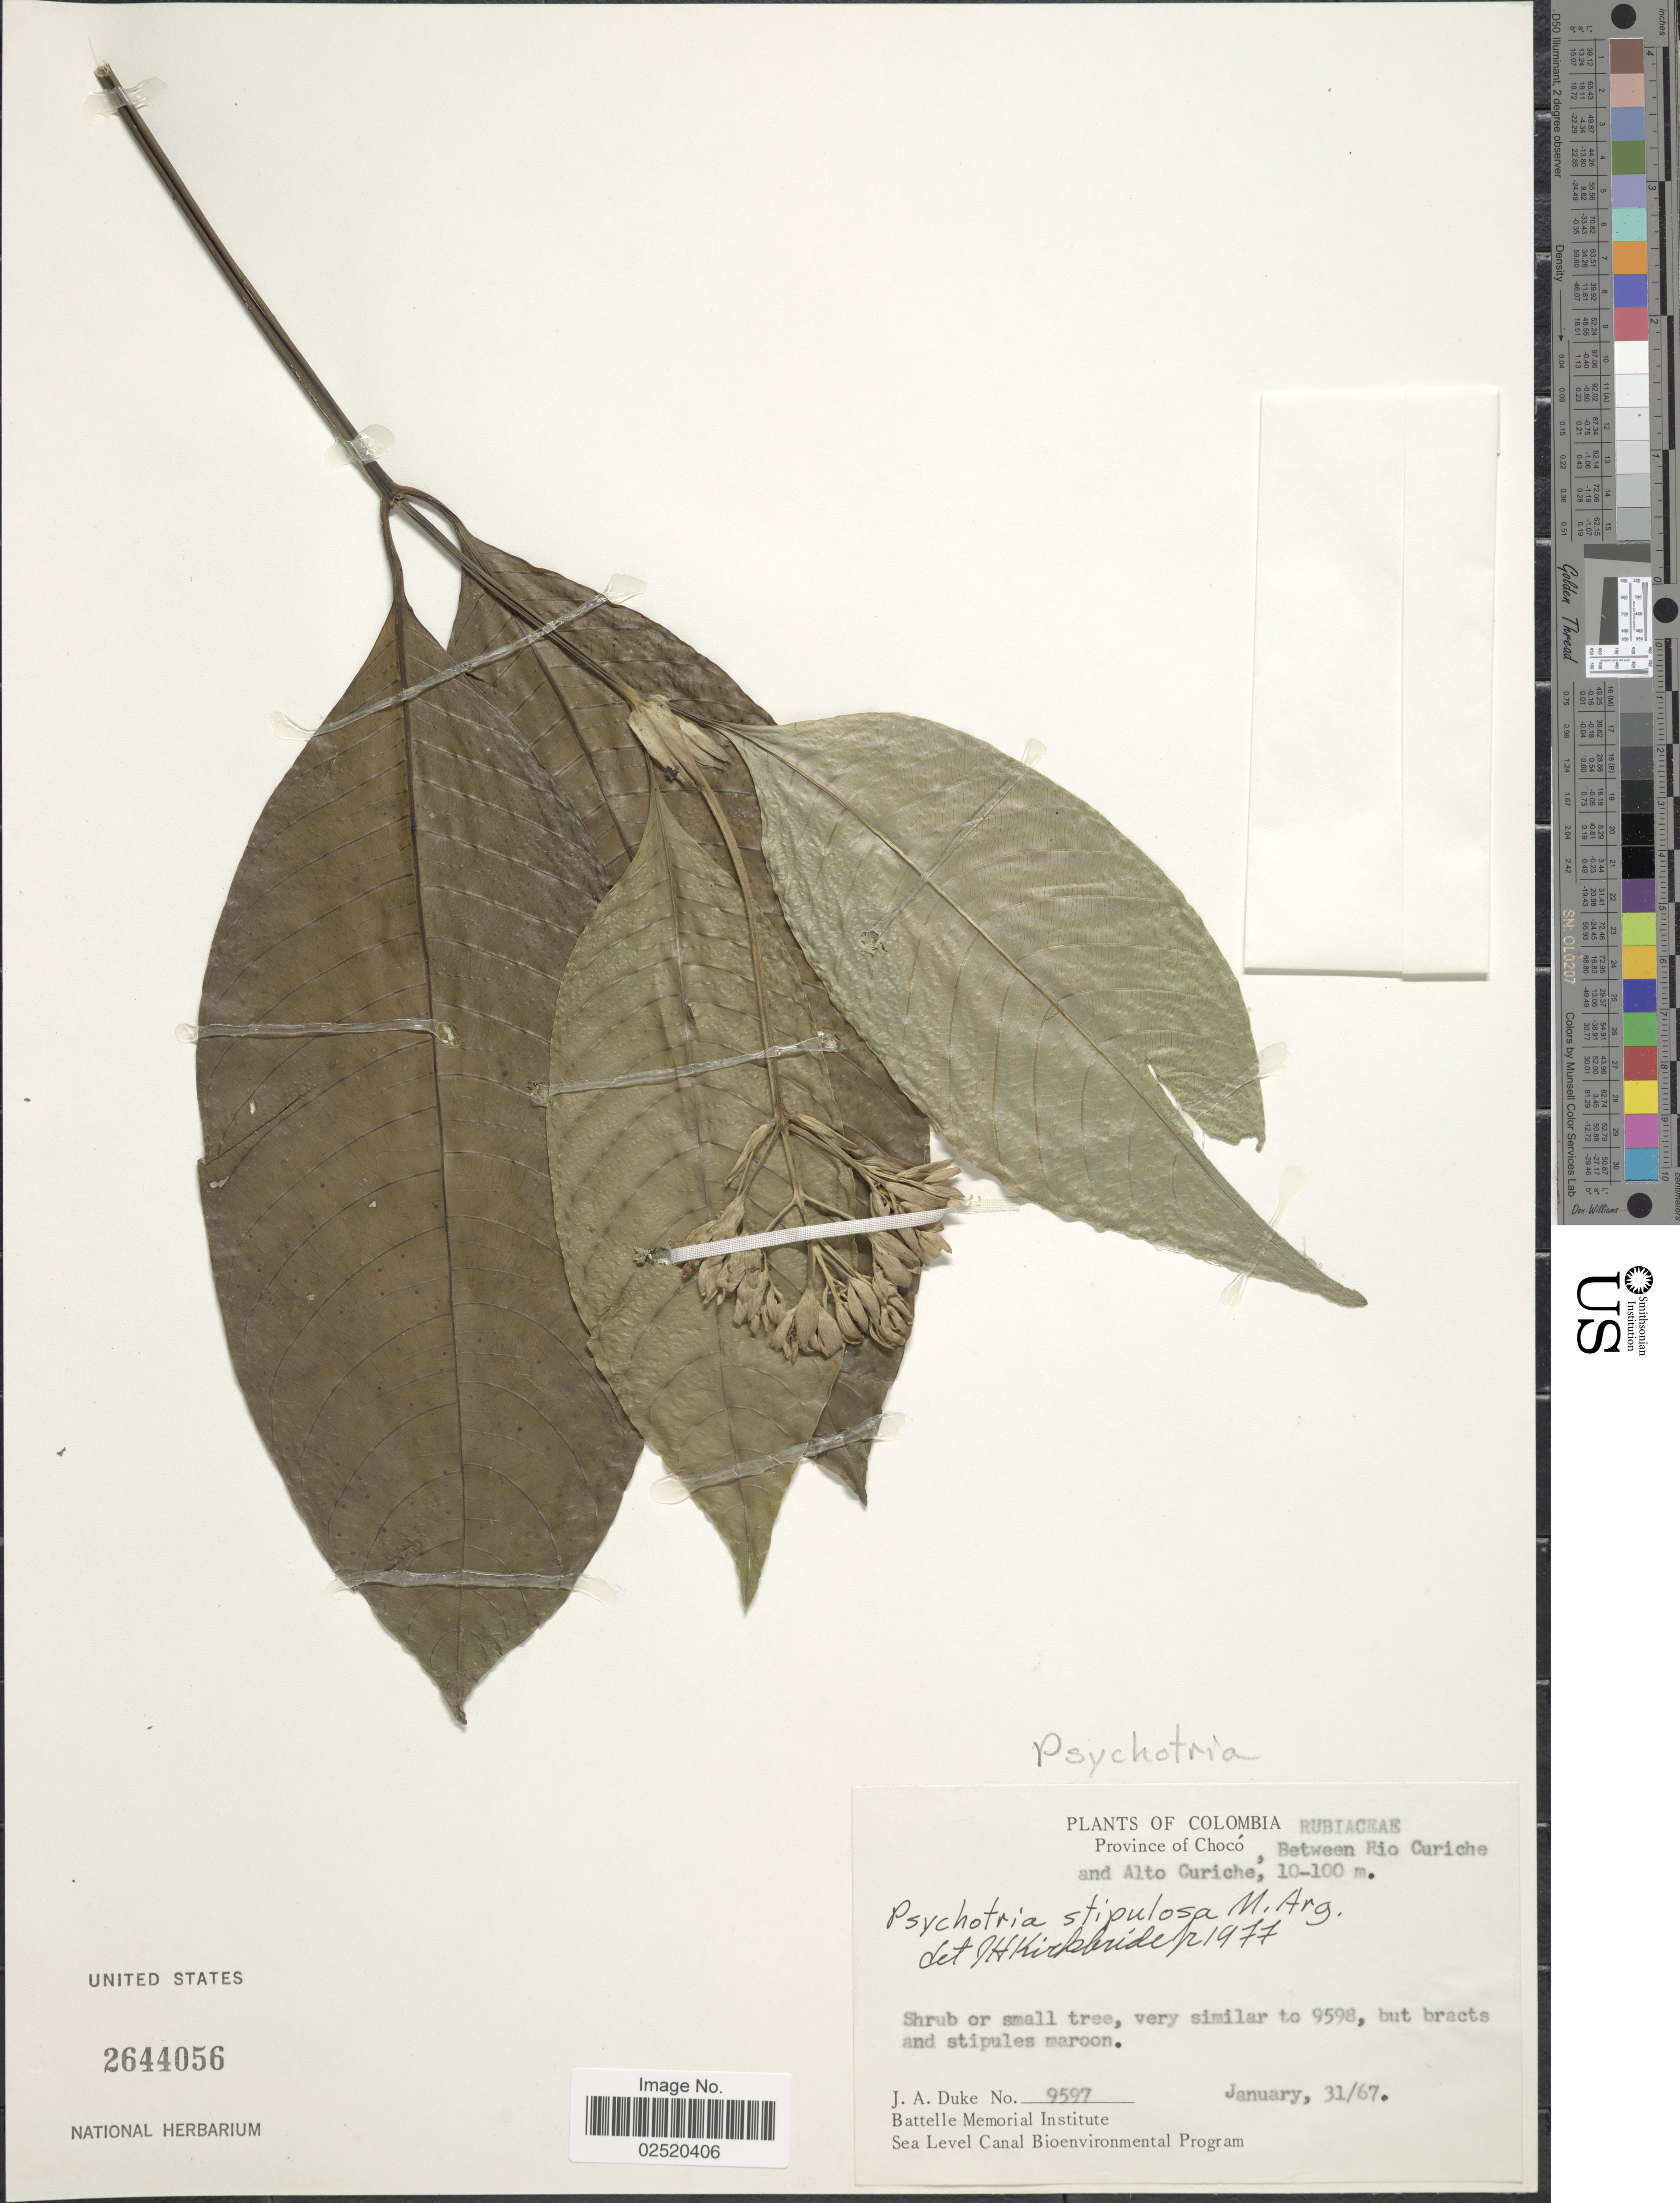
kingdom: Plantae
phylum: Tracheophyta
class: Magnoliopsida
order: Gentianales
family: Rubiaceae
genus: Psychotria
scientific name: Psychotria stipulosa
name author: Müll. Arg.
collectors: J. A. Duke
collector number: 9597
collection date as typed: Transcribed d/m/y: 31/1/67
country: Colombia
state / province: Chocó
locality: Between Rio Curiche and Alro Curiche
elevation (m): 10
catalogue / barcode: US 2644056